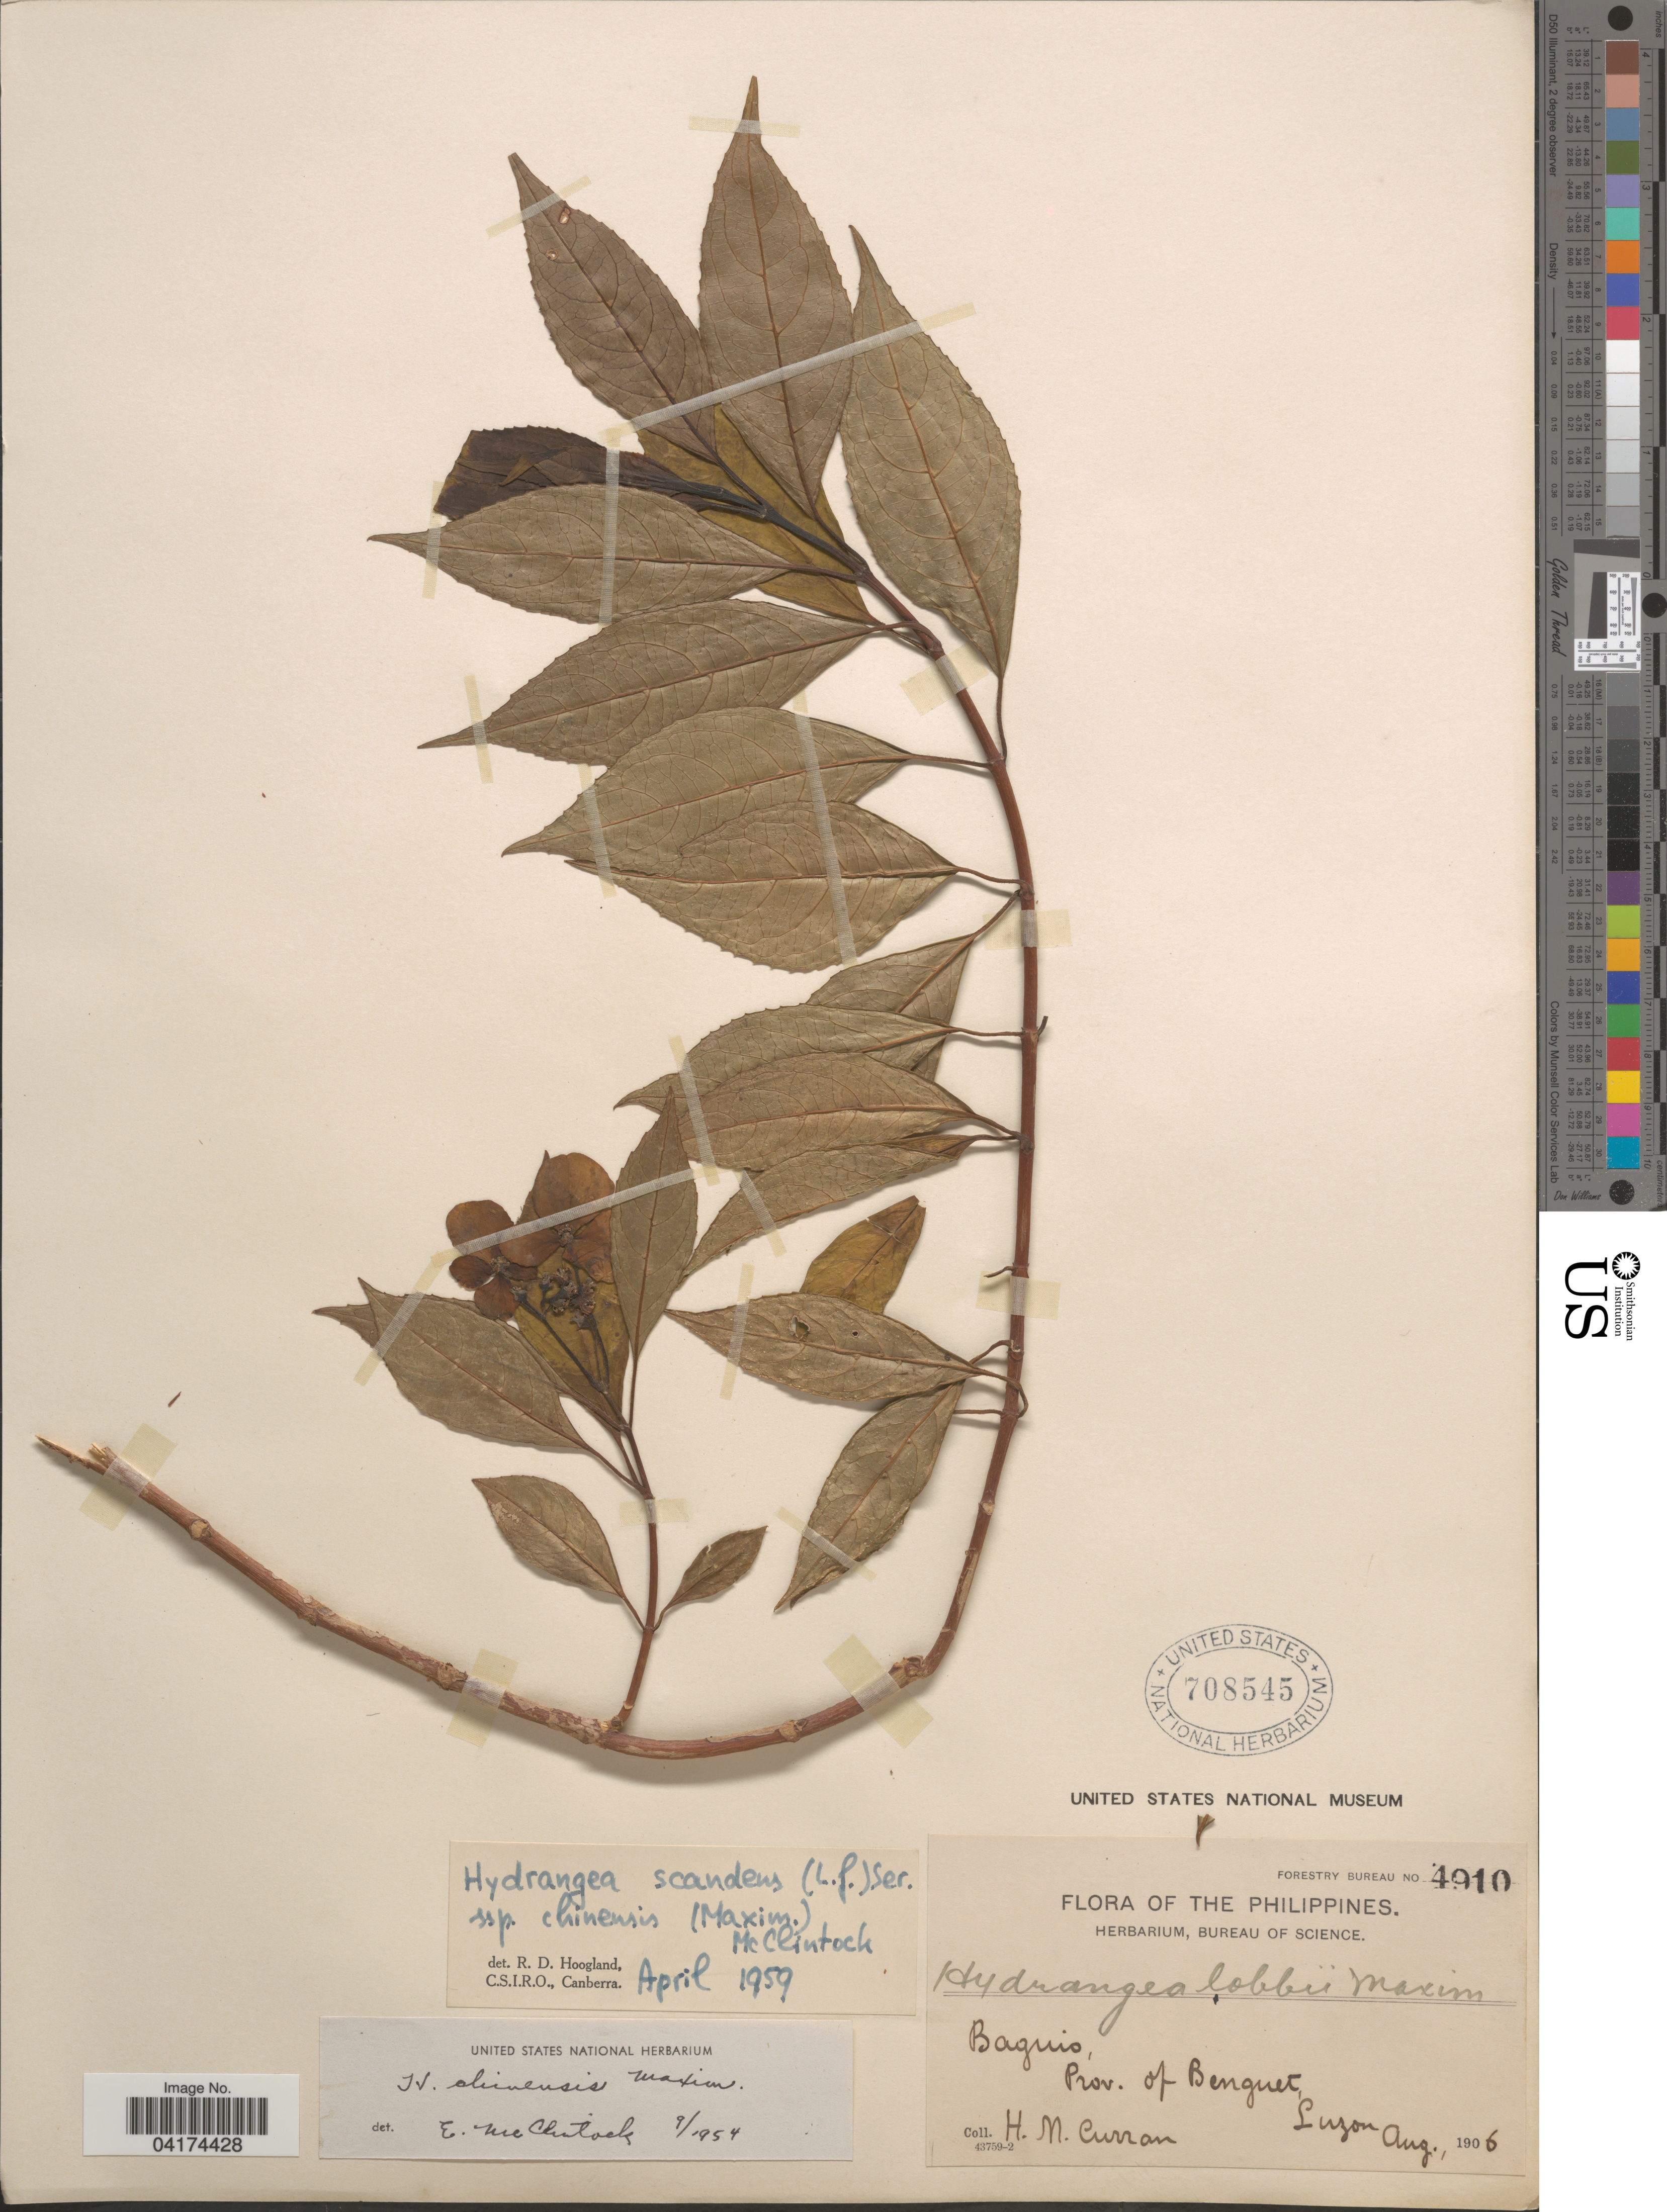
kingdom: Plantae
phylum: Tracheophyta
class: Magnoliopsida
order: Cornales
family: Hydrangeaceae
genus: Hydrangea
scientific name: Hydrangea scandens subsp. chinensis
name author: (Maxim.) E. M. McClint.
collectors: H. M. Curran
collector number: Forestry Bureau 4910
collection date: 1906-08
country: Philippines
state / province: Cordillera (Administrative Region)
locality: Baguio, Prov. of Benguet, Luzon.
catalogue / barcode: US 708545